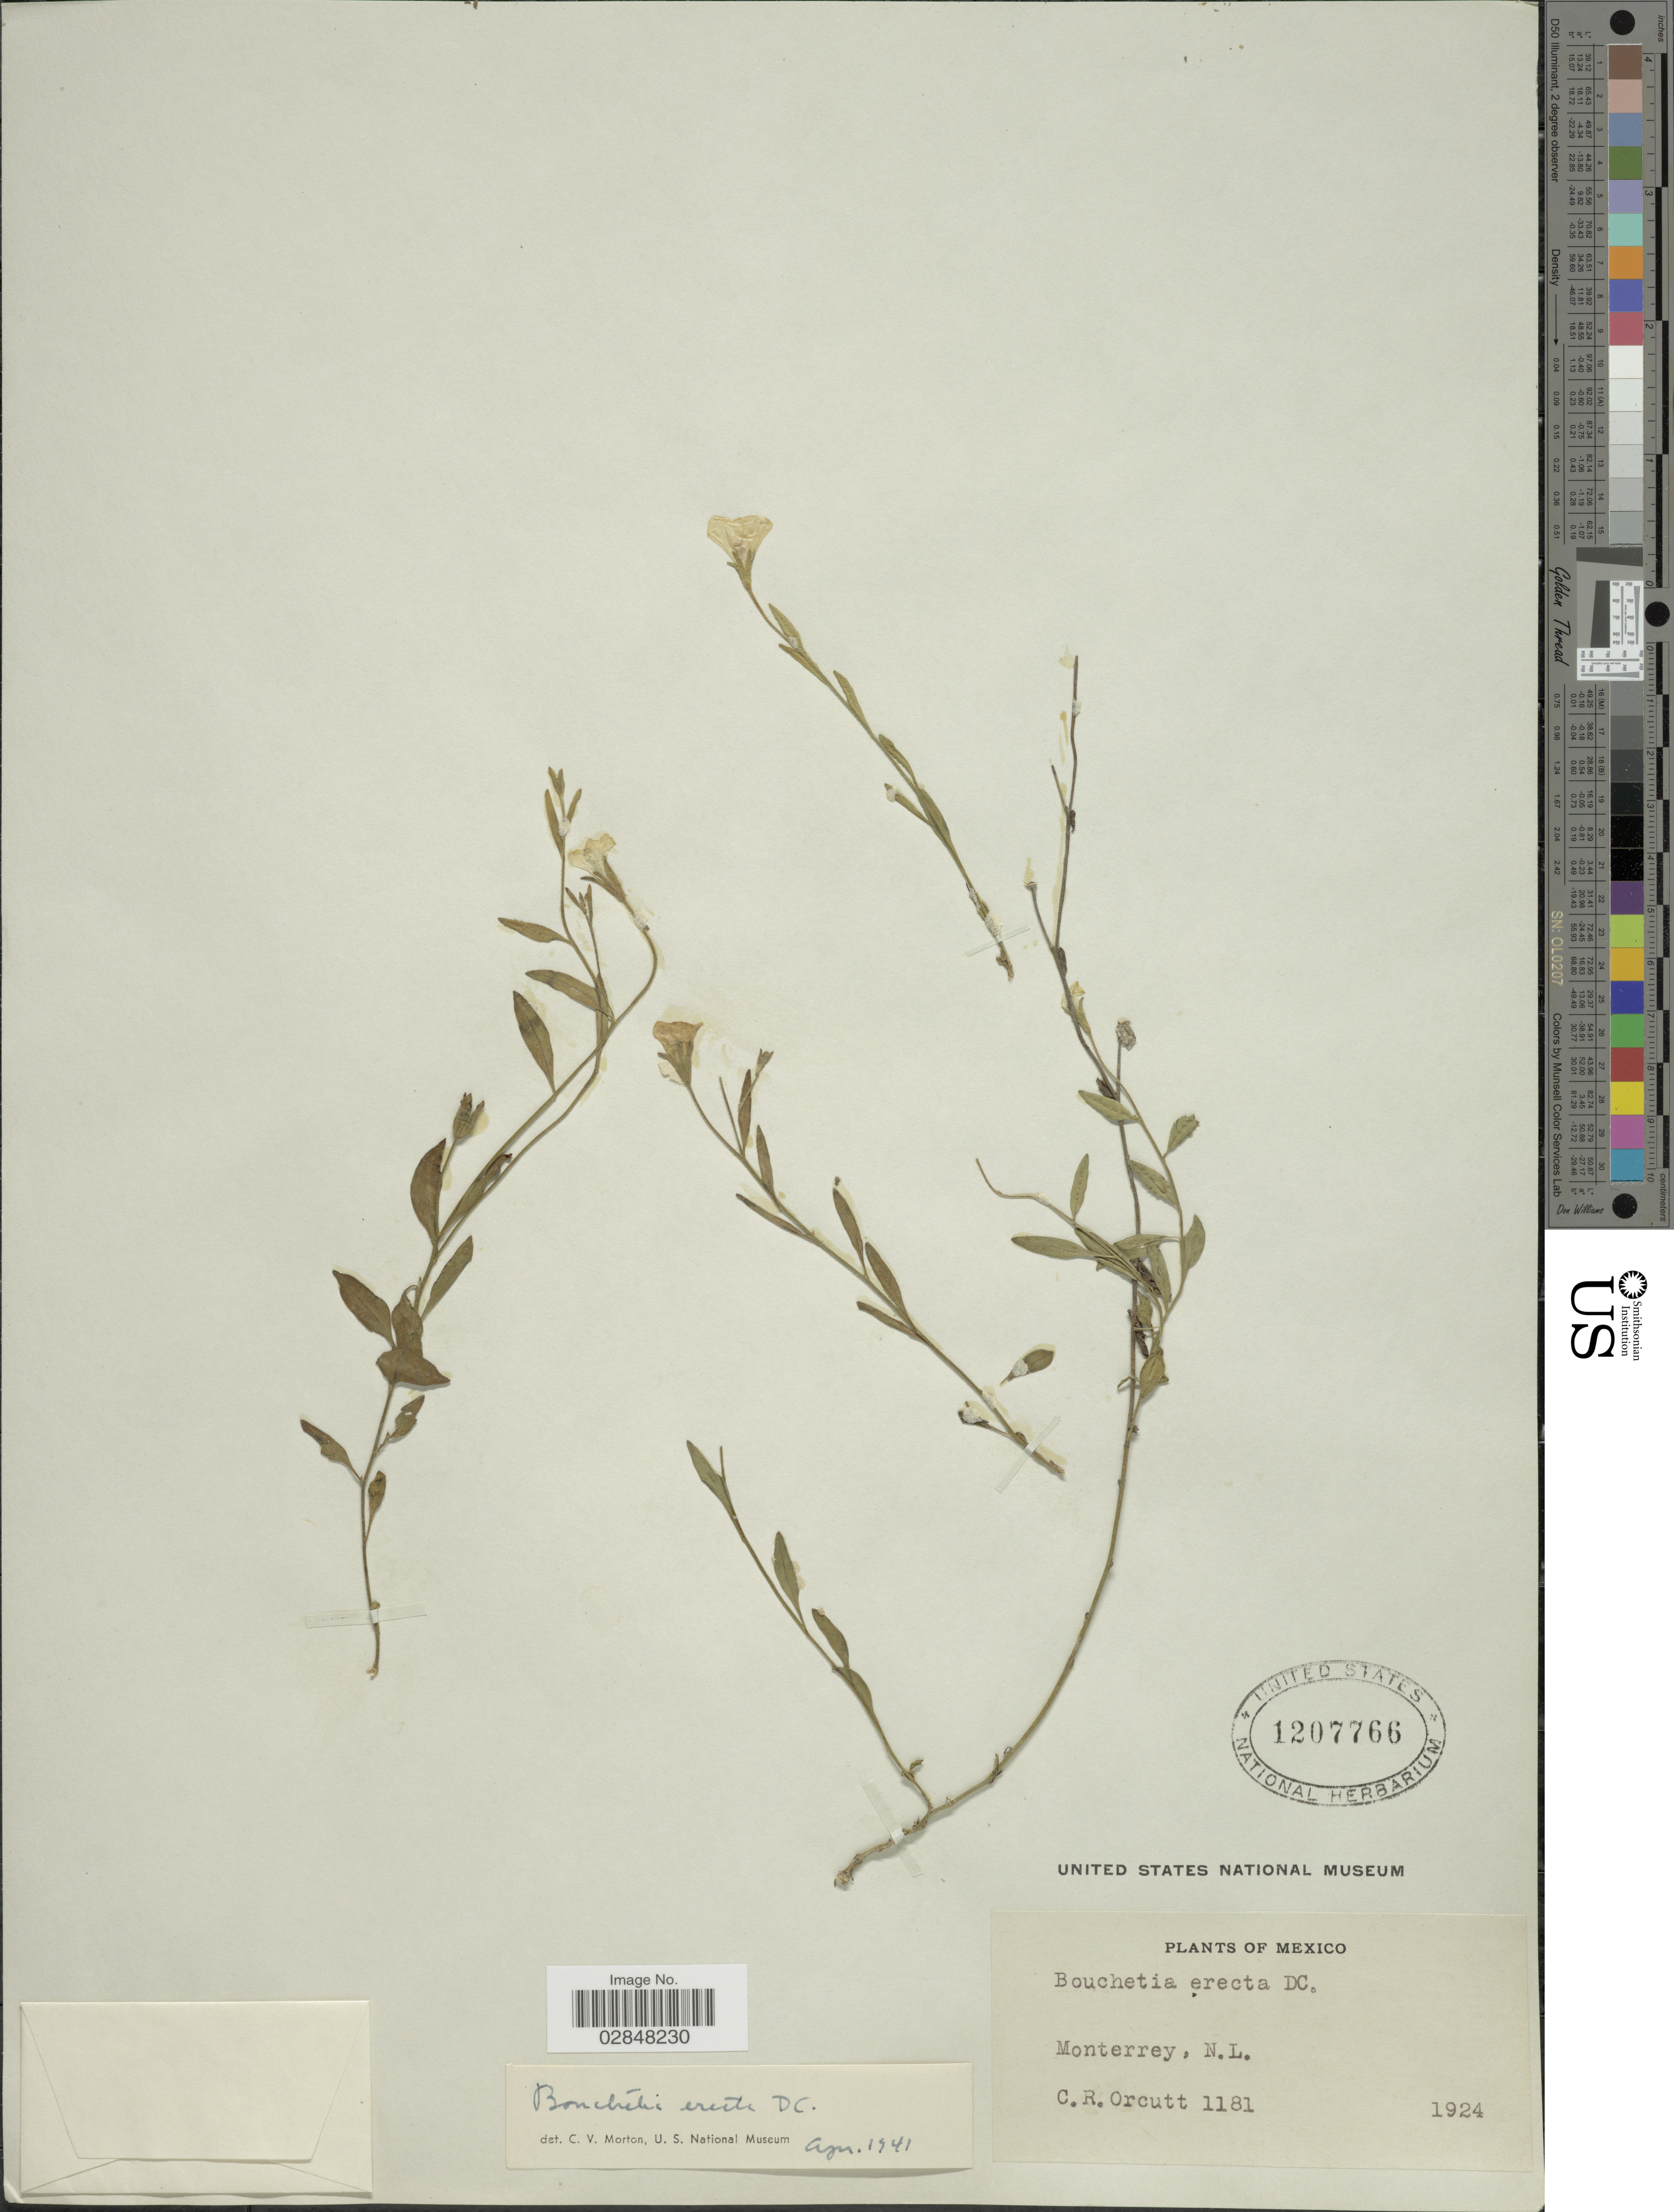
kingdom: Plantae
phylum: Tracheophyta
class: Magnoliopsida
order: Solanales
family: Solanaceae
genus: Bouchetia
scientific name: Bouchetia erecta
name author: DC.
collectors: C. R. Orcutt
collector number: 1181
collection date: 1924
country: Mexico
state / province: Nuevo León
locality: Monterrey.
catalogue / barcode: US 1207766